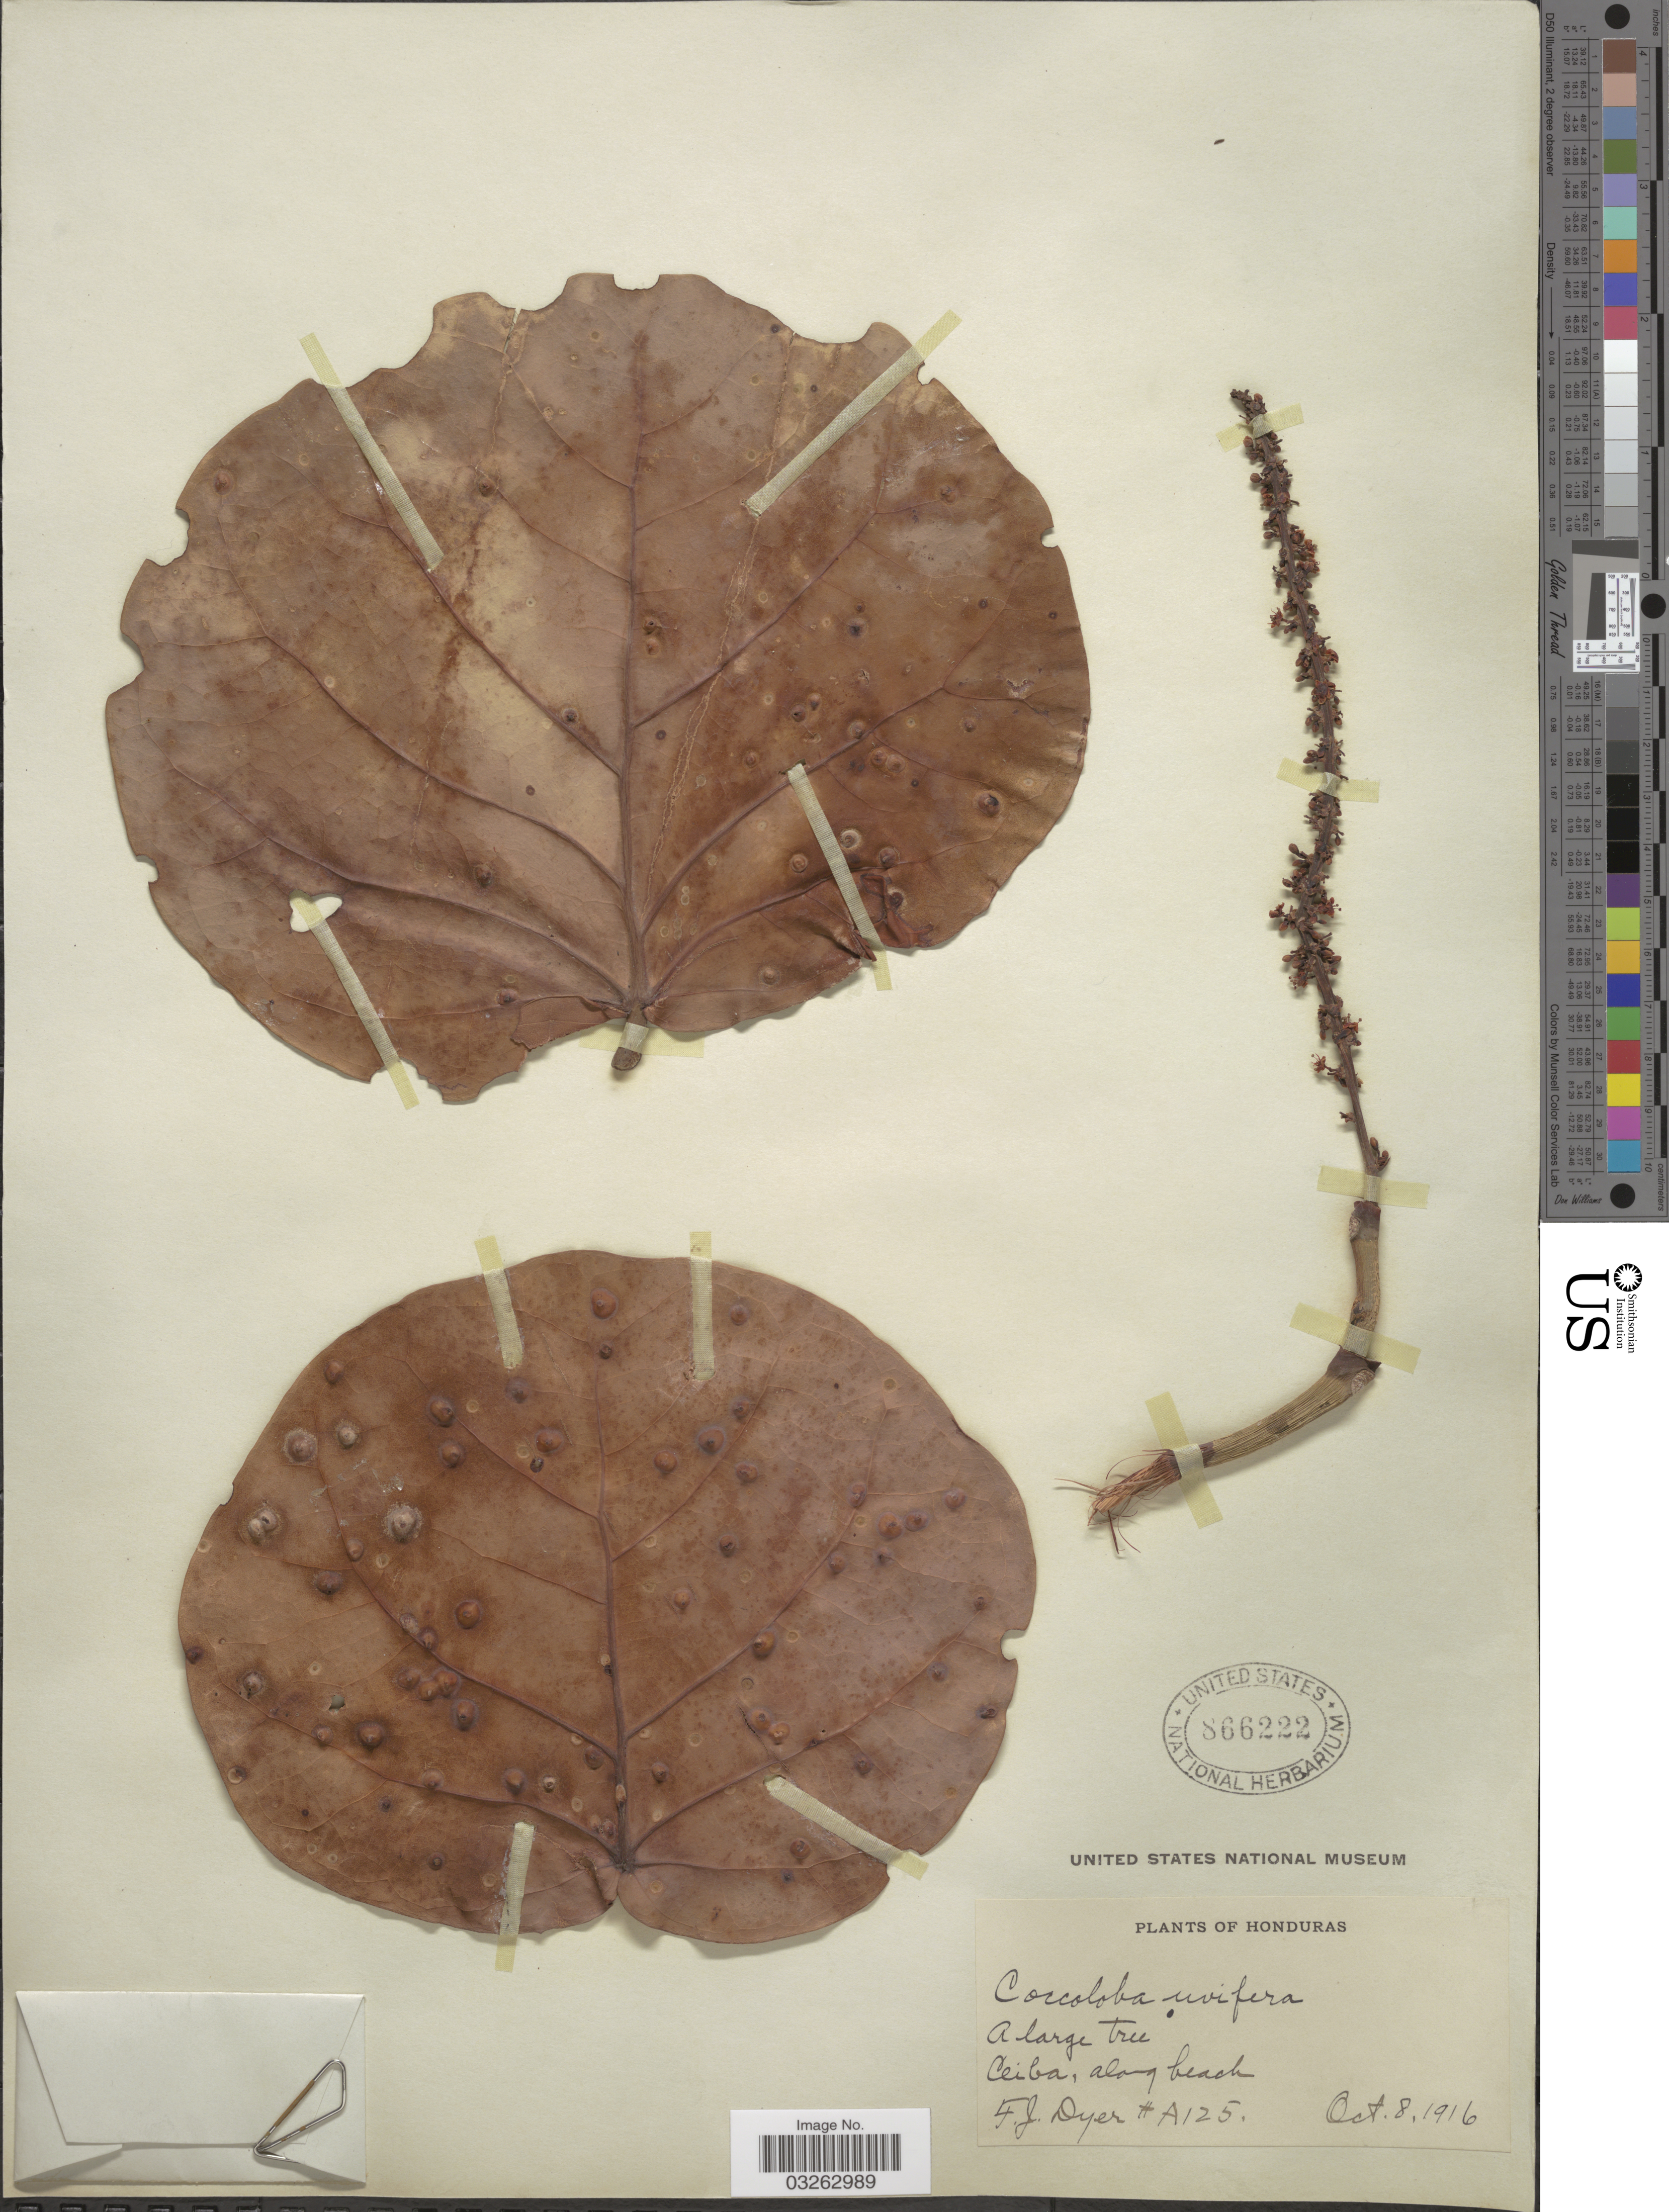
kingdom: Plantae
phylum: Tracheophyta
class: Magnoliopsida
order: Caryophyllales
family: Polygonaceae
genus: Coccoloba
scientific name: Coccoloba uvifera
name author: L.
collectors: F. J. Dyer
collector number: A125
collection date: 1916-10-08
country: Honduras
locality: Ceiba, along beach.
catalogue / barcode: US 866222